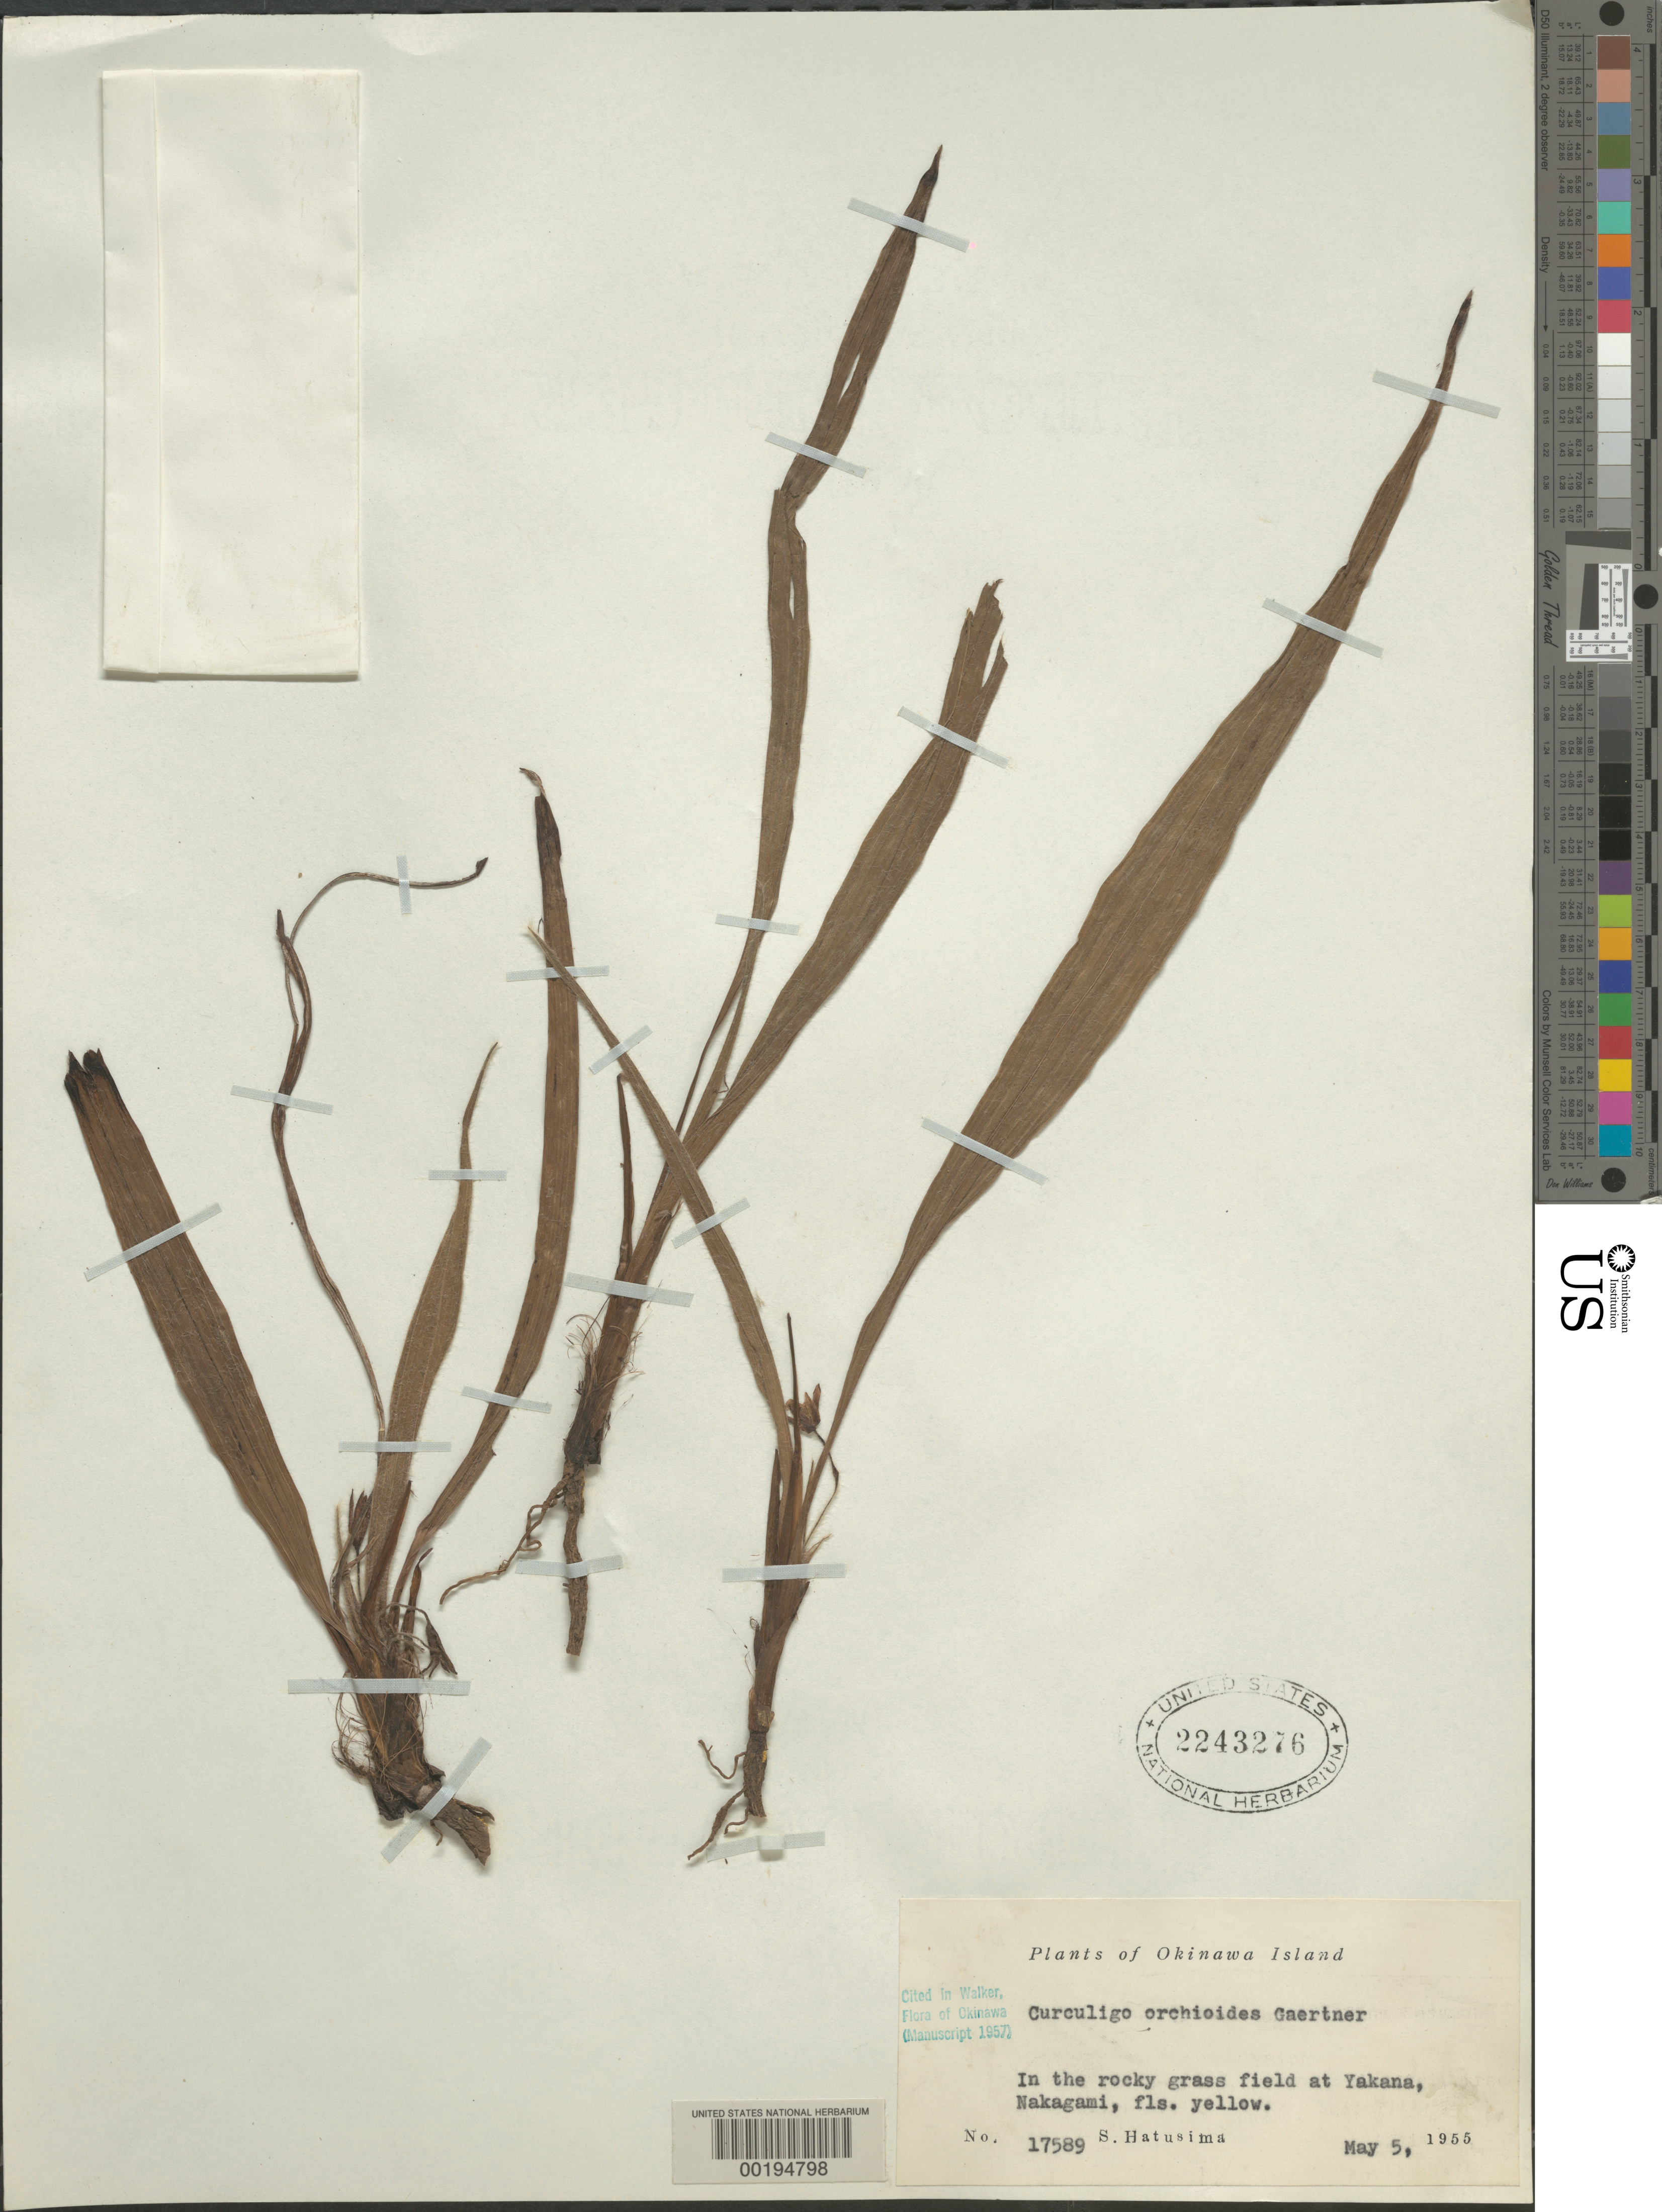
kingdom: Plantae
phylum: Tracheophyta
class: Liliopsida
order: Asparagales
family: Hypoxidaceae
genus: Curculigo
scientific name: Curculigo orchioides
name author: Gaertn.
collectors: S. Hatusima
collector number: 17589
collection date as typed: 05 May 1955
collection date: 1955-05-05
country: Japan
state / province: Okinawa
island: Okinawa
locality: Okinawa i.; yakana, nakagami [Okinawa Is.]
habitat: Rocky grass field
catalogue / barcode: US 2243276